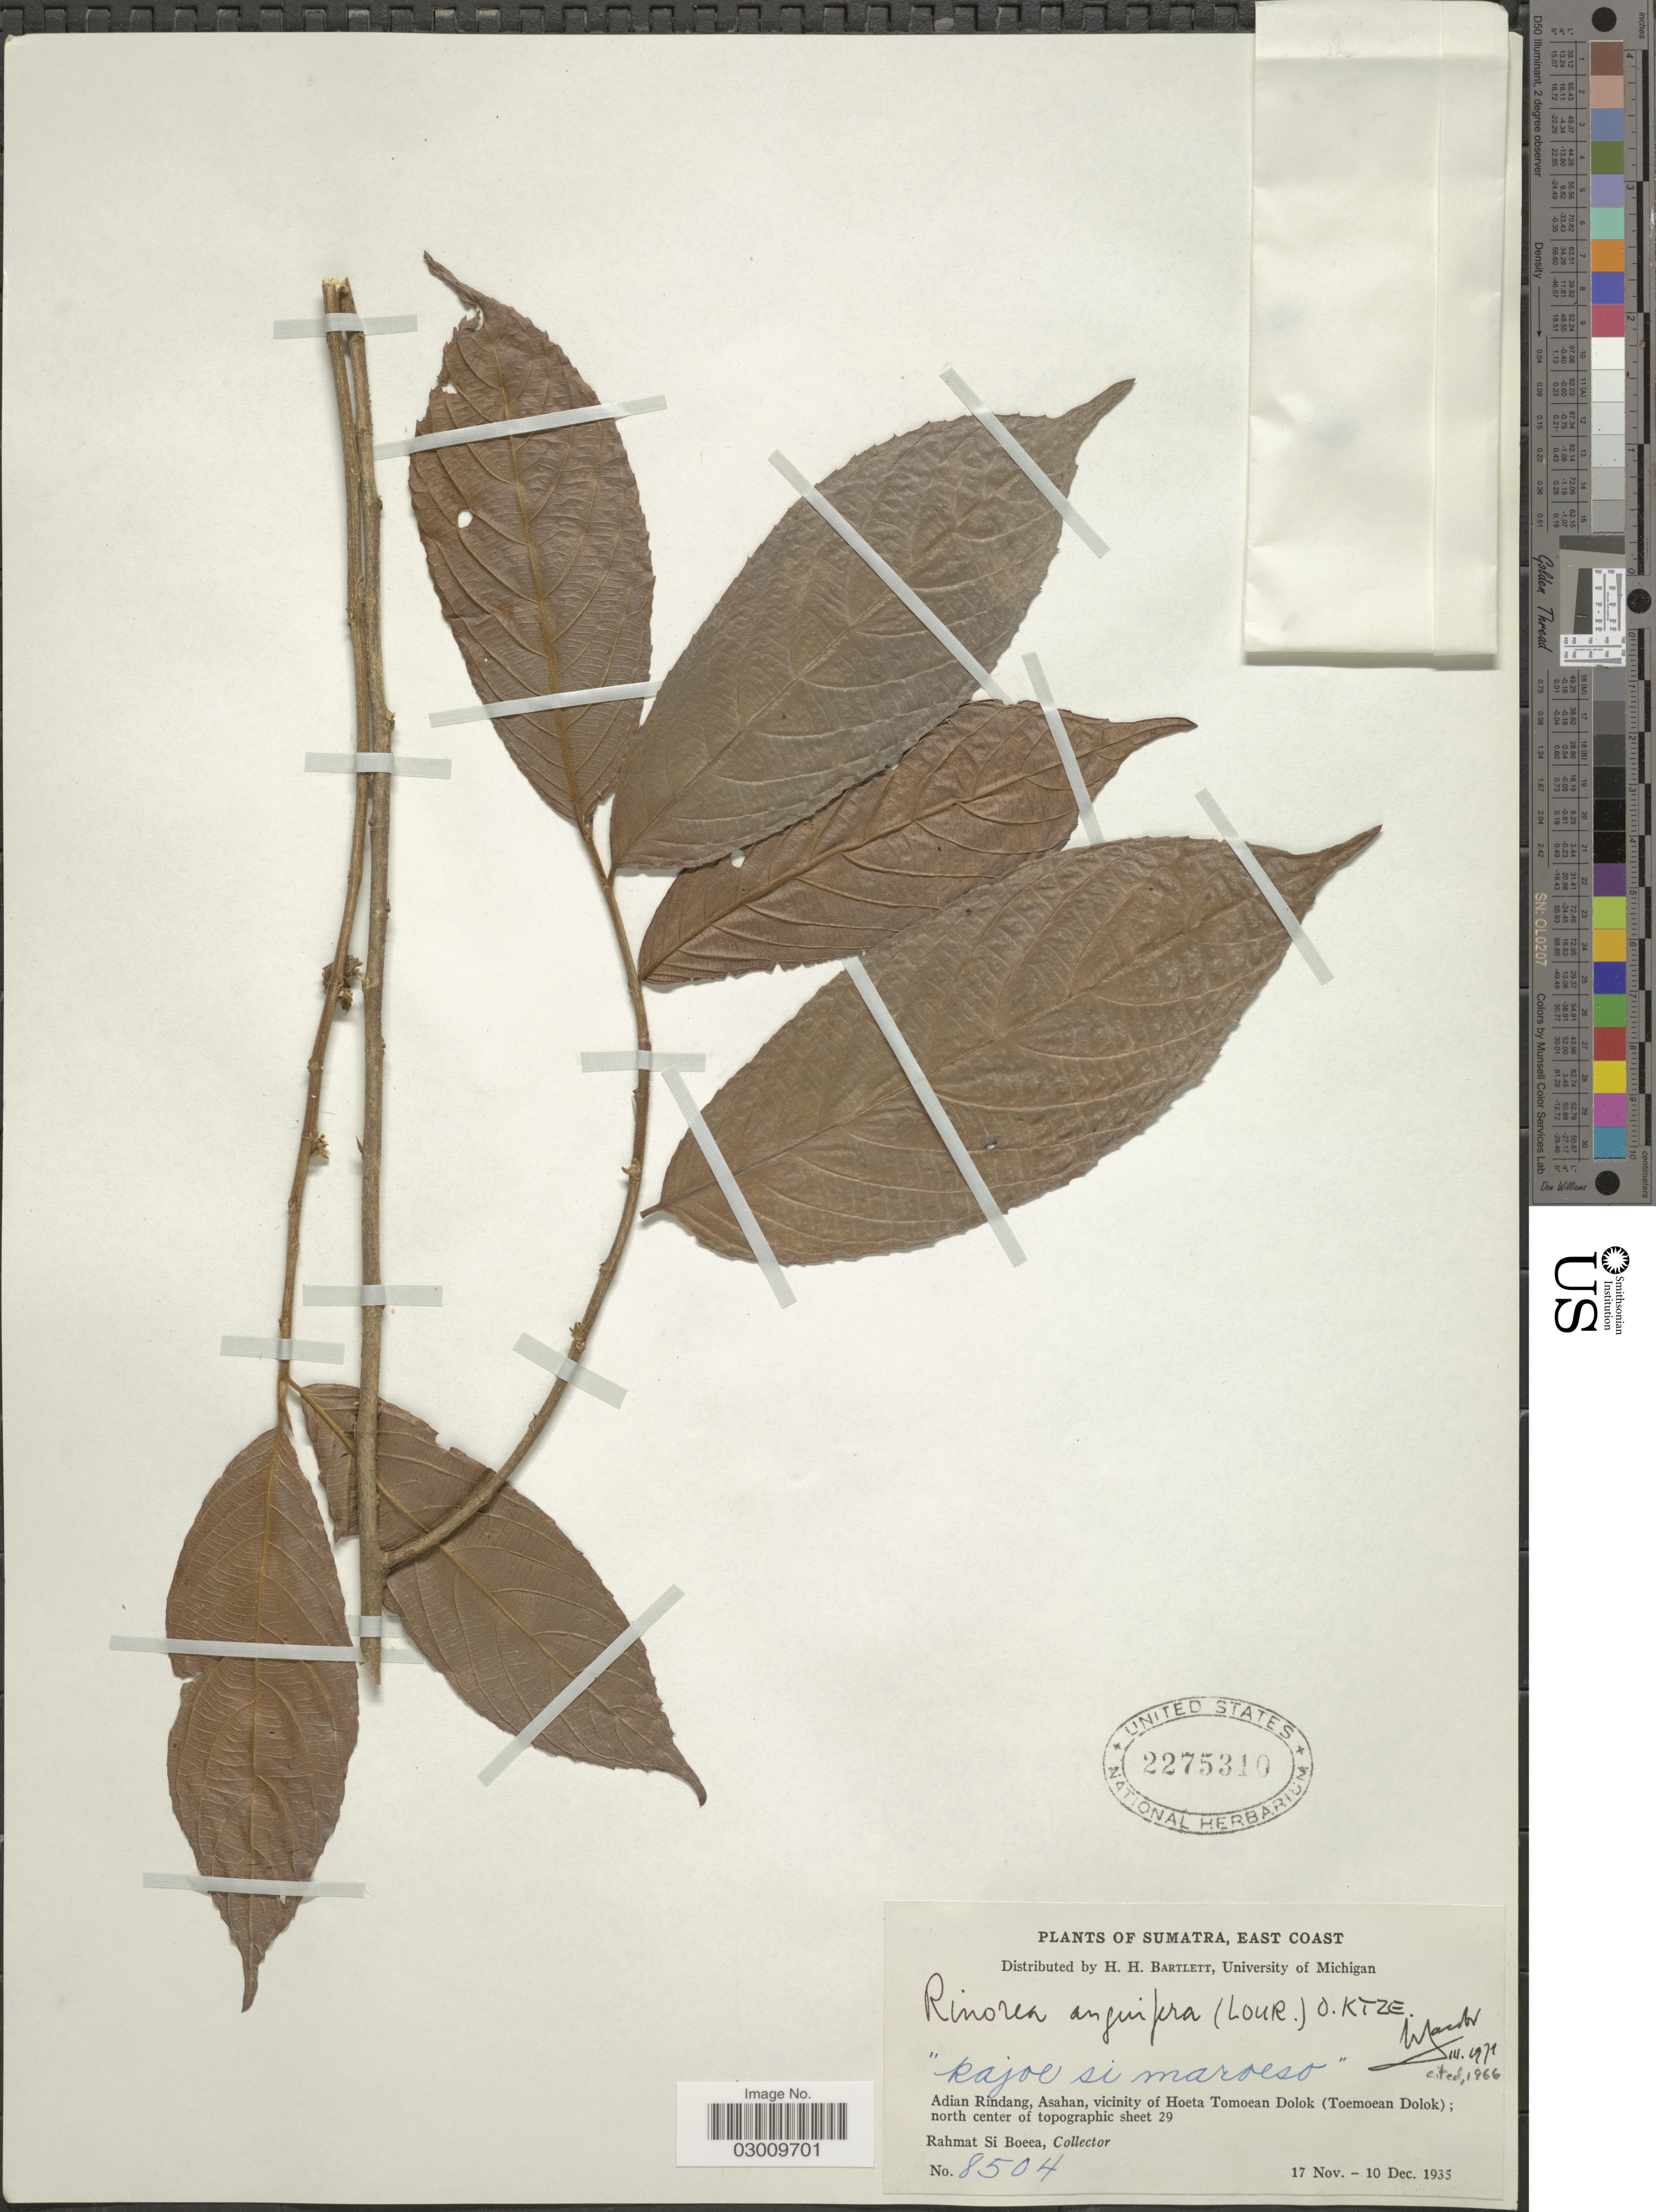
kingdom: Plantae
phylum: Tracheophyta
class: Magnoliopsida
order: Malpighiales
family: Violaceae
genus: Rinorea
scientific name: Rinorea anguifera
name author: Kuntze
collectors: Rahmat Si Boeea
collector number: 8504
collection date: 1935-11-17/1935-12-10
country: Indonesia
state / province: Sumatra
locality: East Coast. Adian Rindang, Asahan, vicinity of Hoeta Tomoean Dolok (Toemoean Dolok) ; north center of topographic sheet 29.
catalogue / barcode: US 2275310